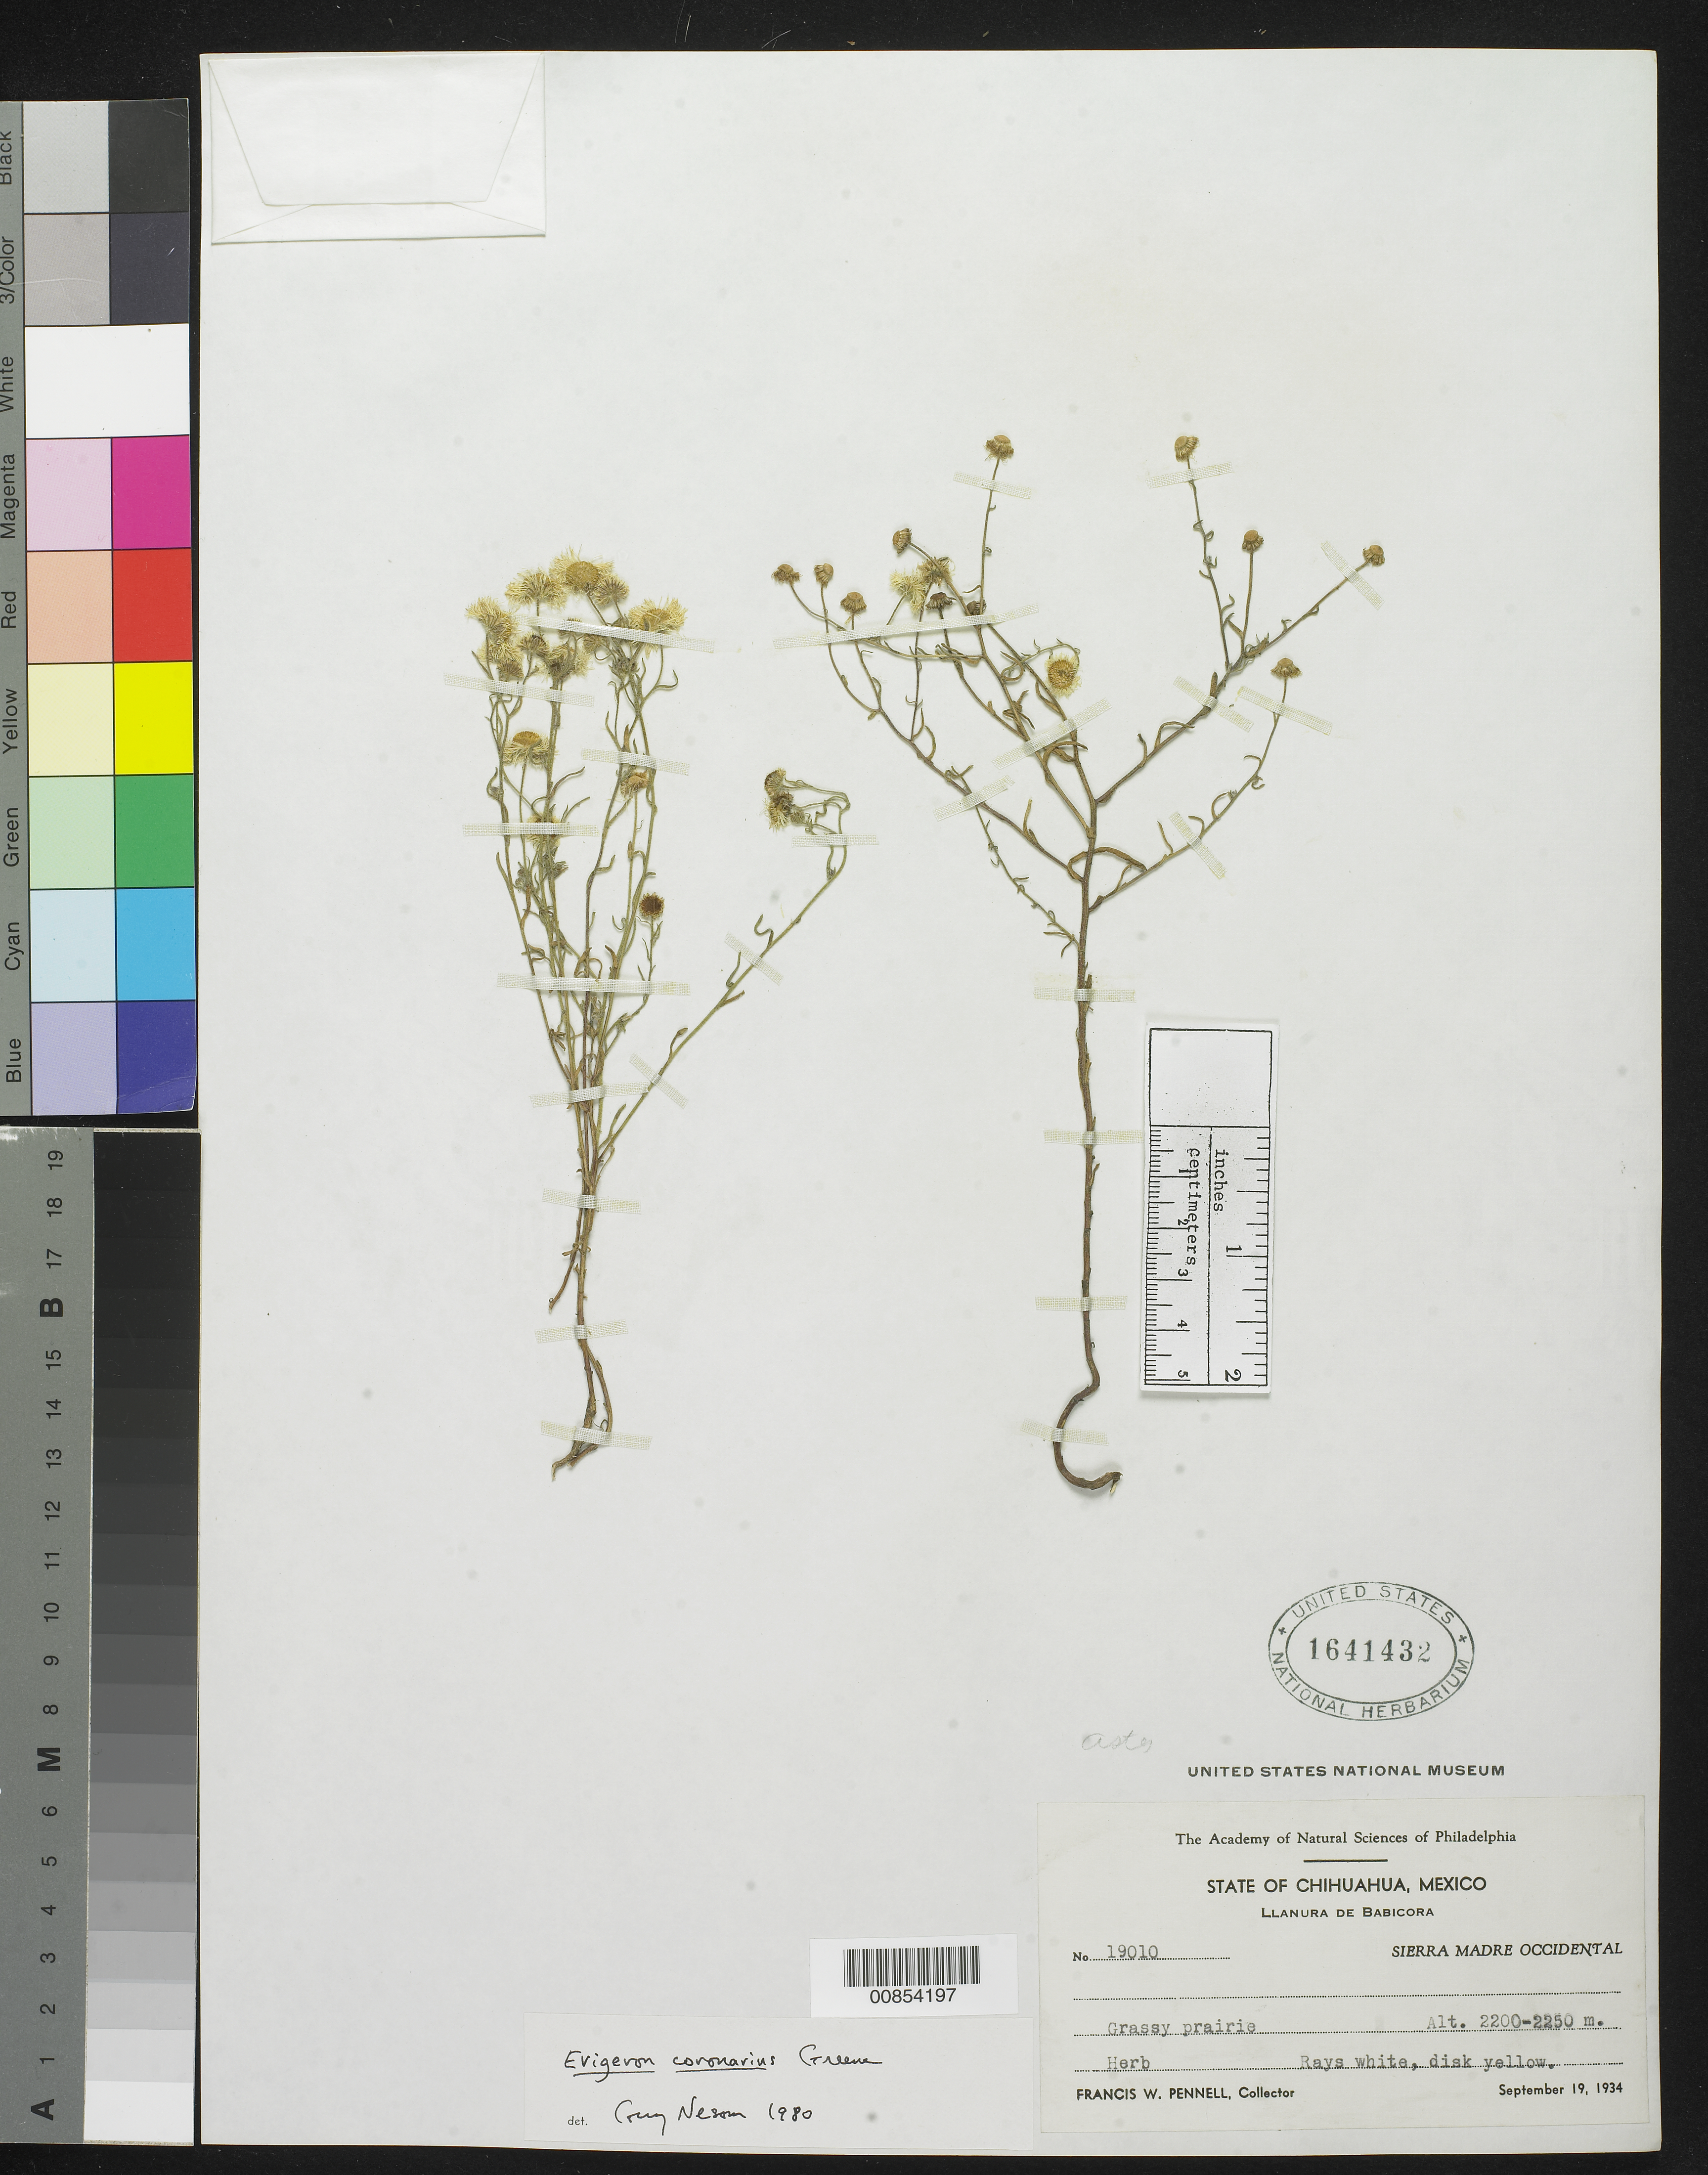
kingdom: Plantae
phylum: Tracheophyta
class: Magnoliopsida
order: Asterales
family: Asteraceae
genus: Erigeron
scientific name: Erigeron coronarius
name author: Greene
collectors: F. W. Pennell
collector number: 19010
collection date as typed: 19 Sep 1934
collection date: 1934-09-19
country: Mexico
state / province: Chihuahua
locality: Llanura de Babicora. Sierra Madre Occidental, Chihuahua.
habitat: Grassy prairie.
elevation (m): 2250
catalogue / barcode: US 1641432